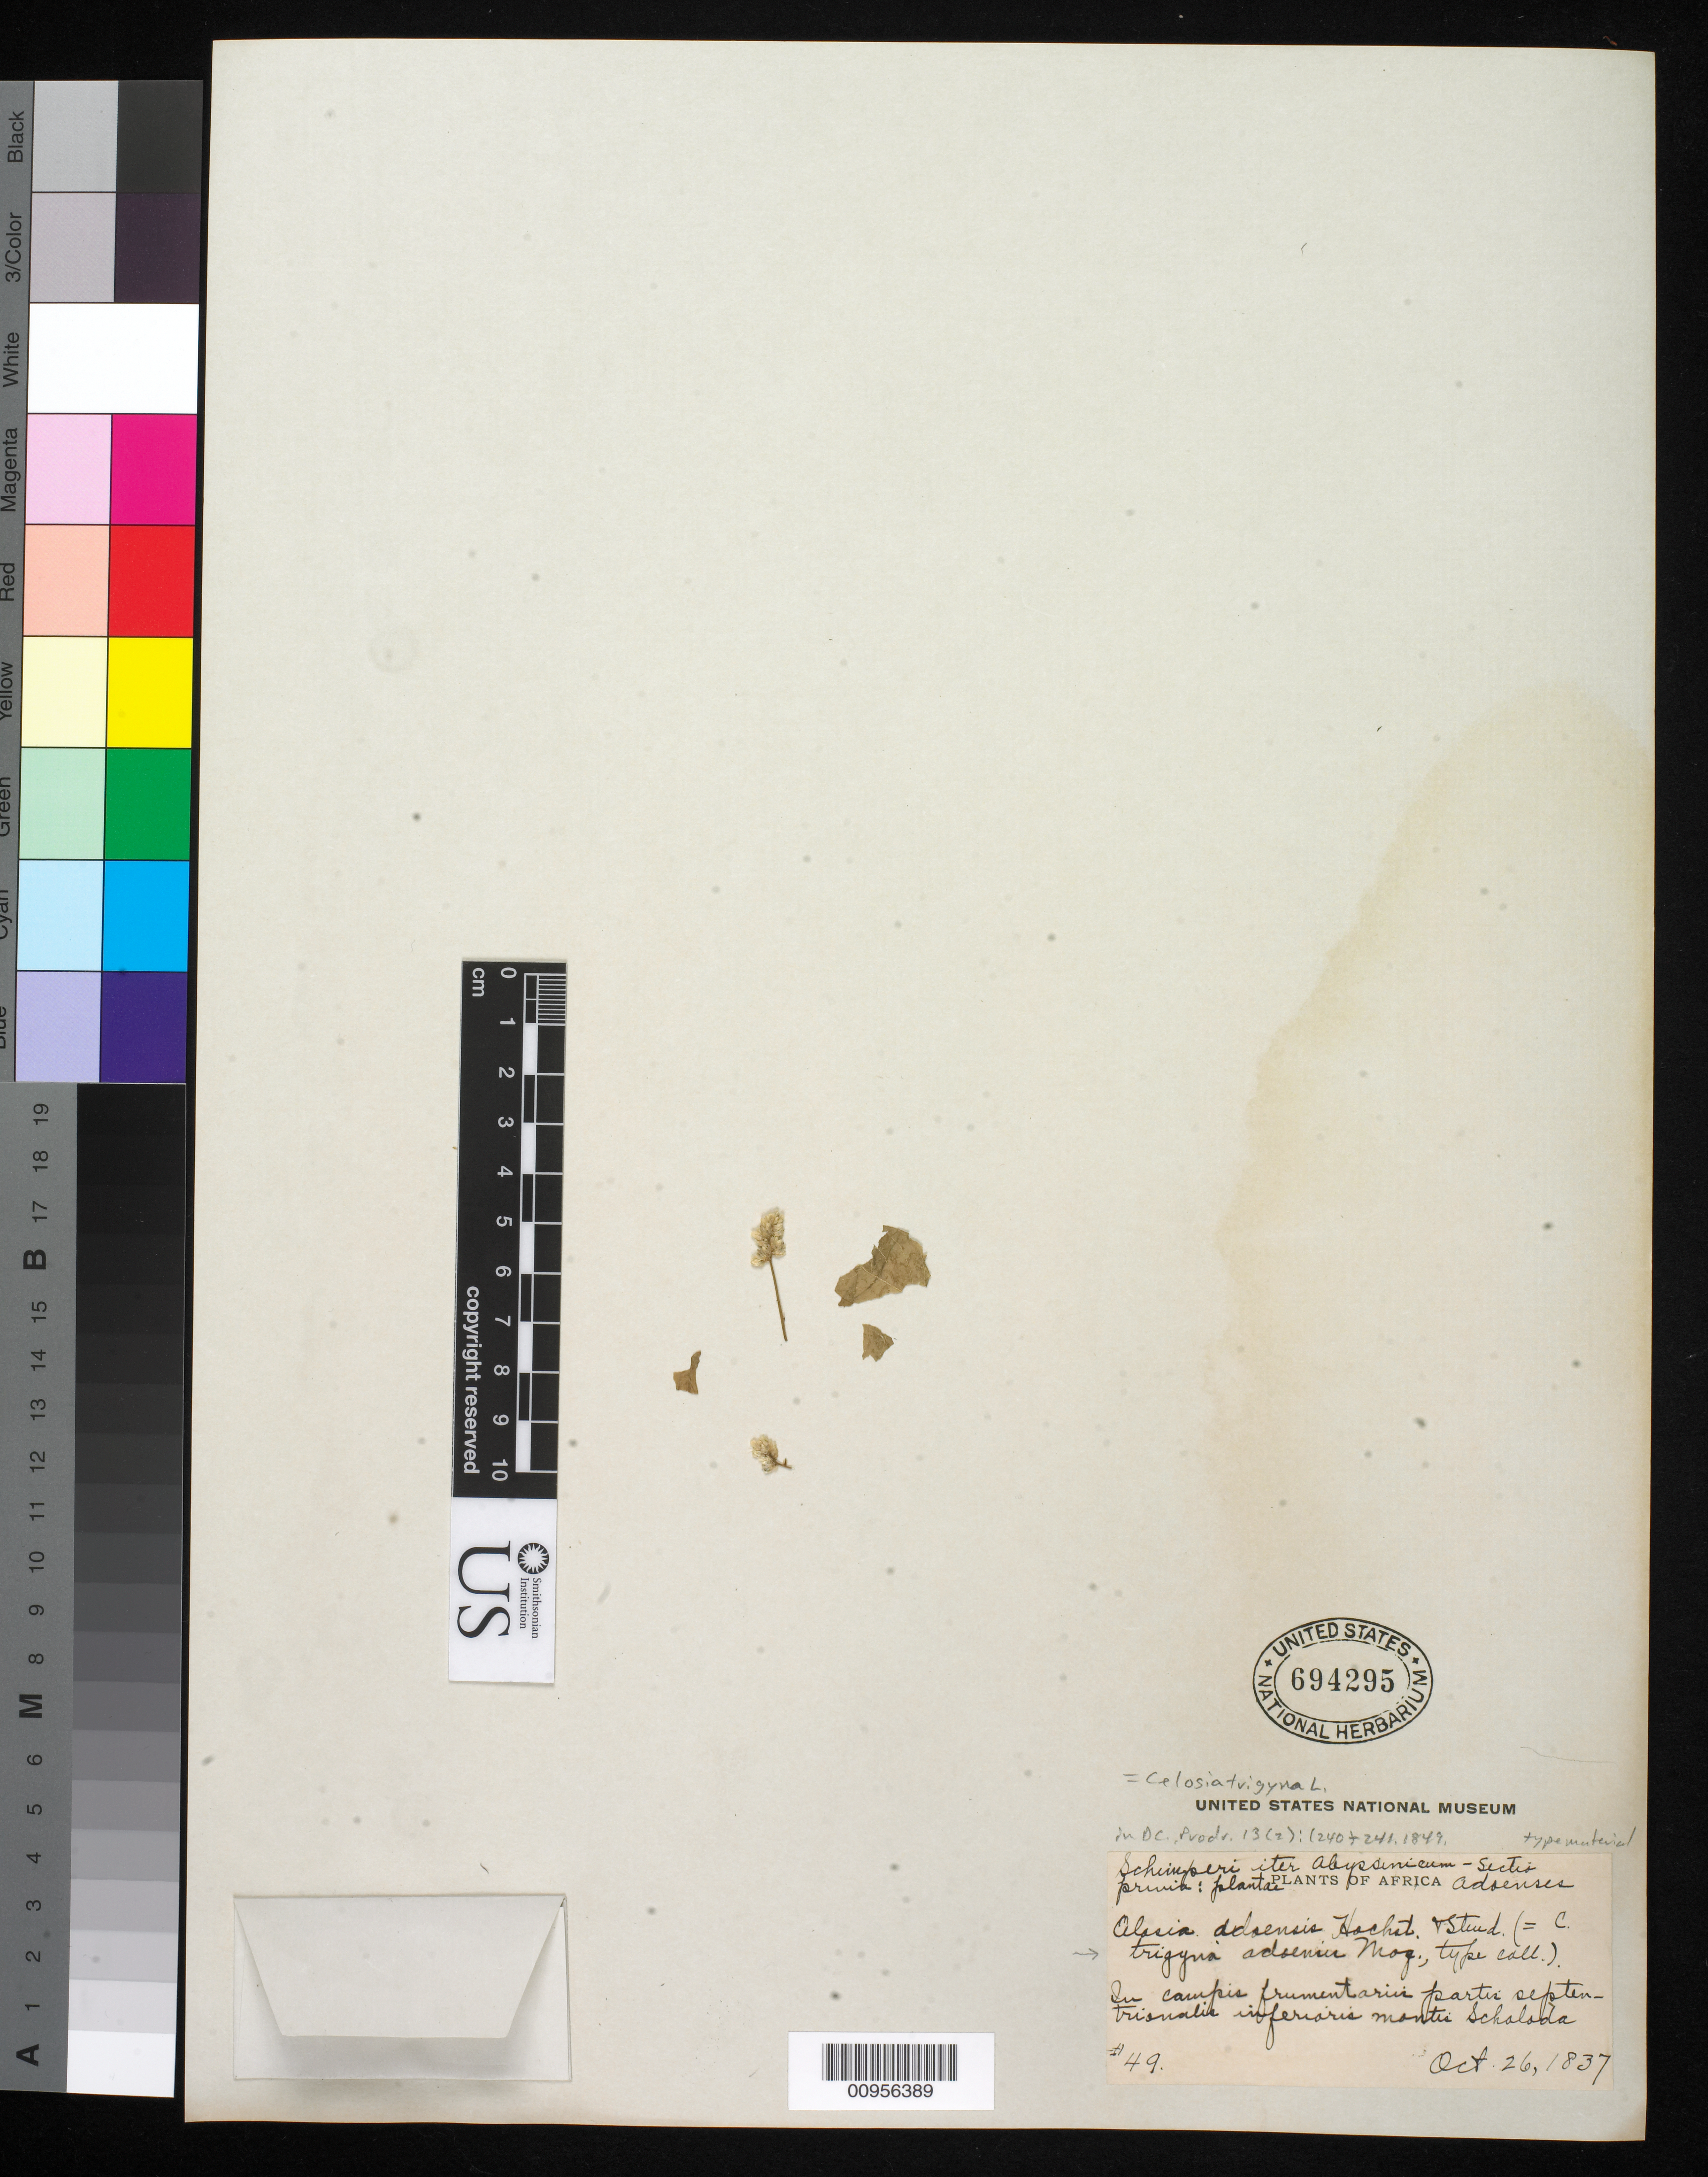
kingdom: Plantae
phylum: Tracheophyta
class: Magnoliopsida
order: Caryophyllales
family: Amaranthaceae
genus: Celosia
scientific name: Celosia trigyna var. adoensis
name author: Moq. in DC.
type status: Syntype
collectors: G. W. Schimper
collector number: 49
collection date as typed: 26 Oct 1837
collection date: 1837-10-26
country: Ethiopia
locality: In campis frumentarius partis septentrionalis inferioris montis Scholoda.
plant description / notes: Fragmentary material of type specimen, origin uncertain.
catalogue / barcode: US 694295